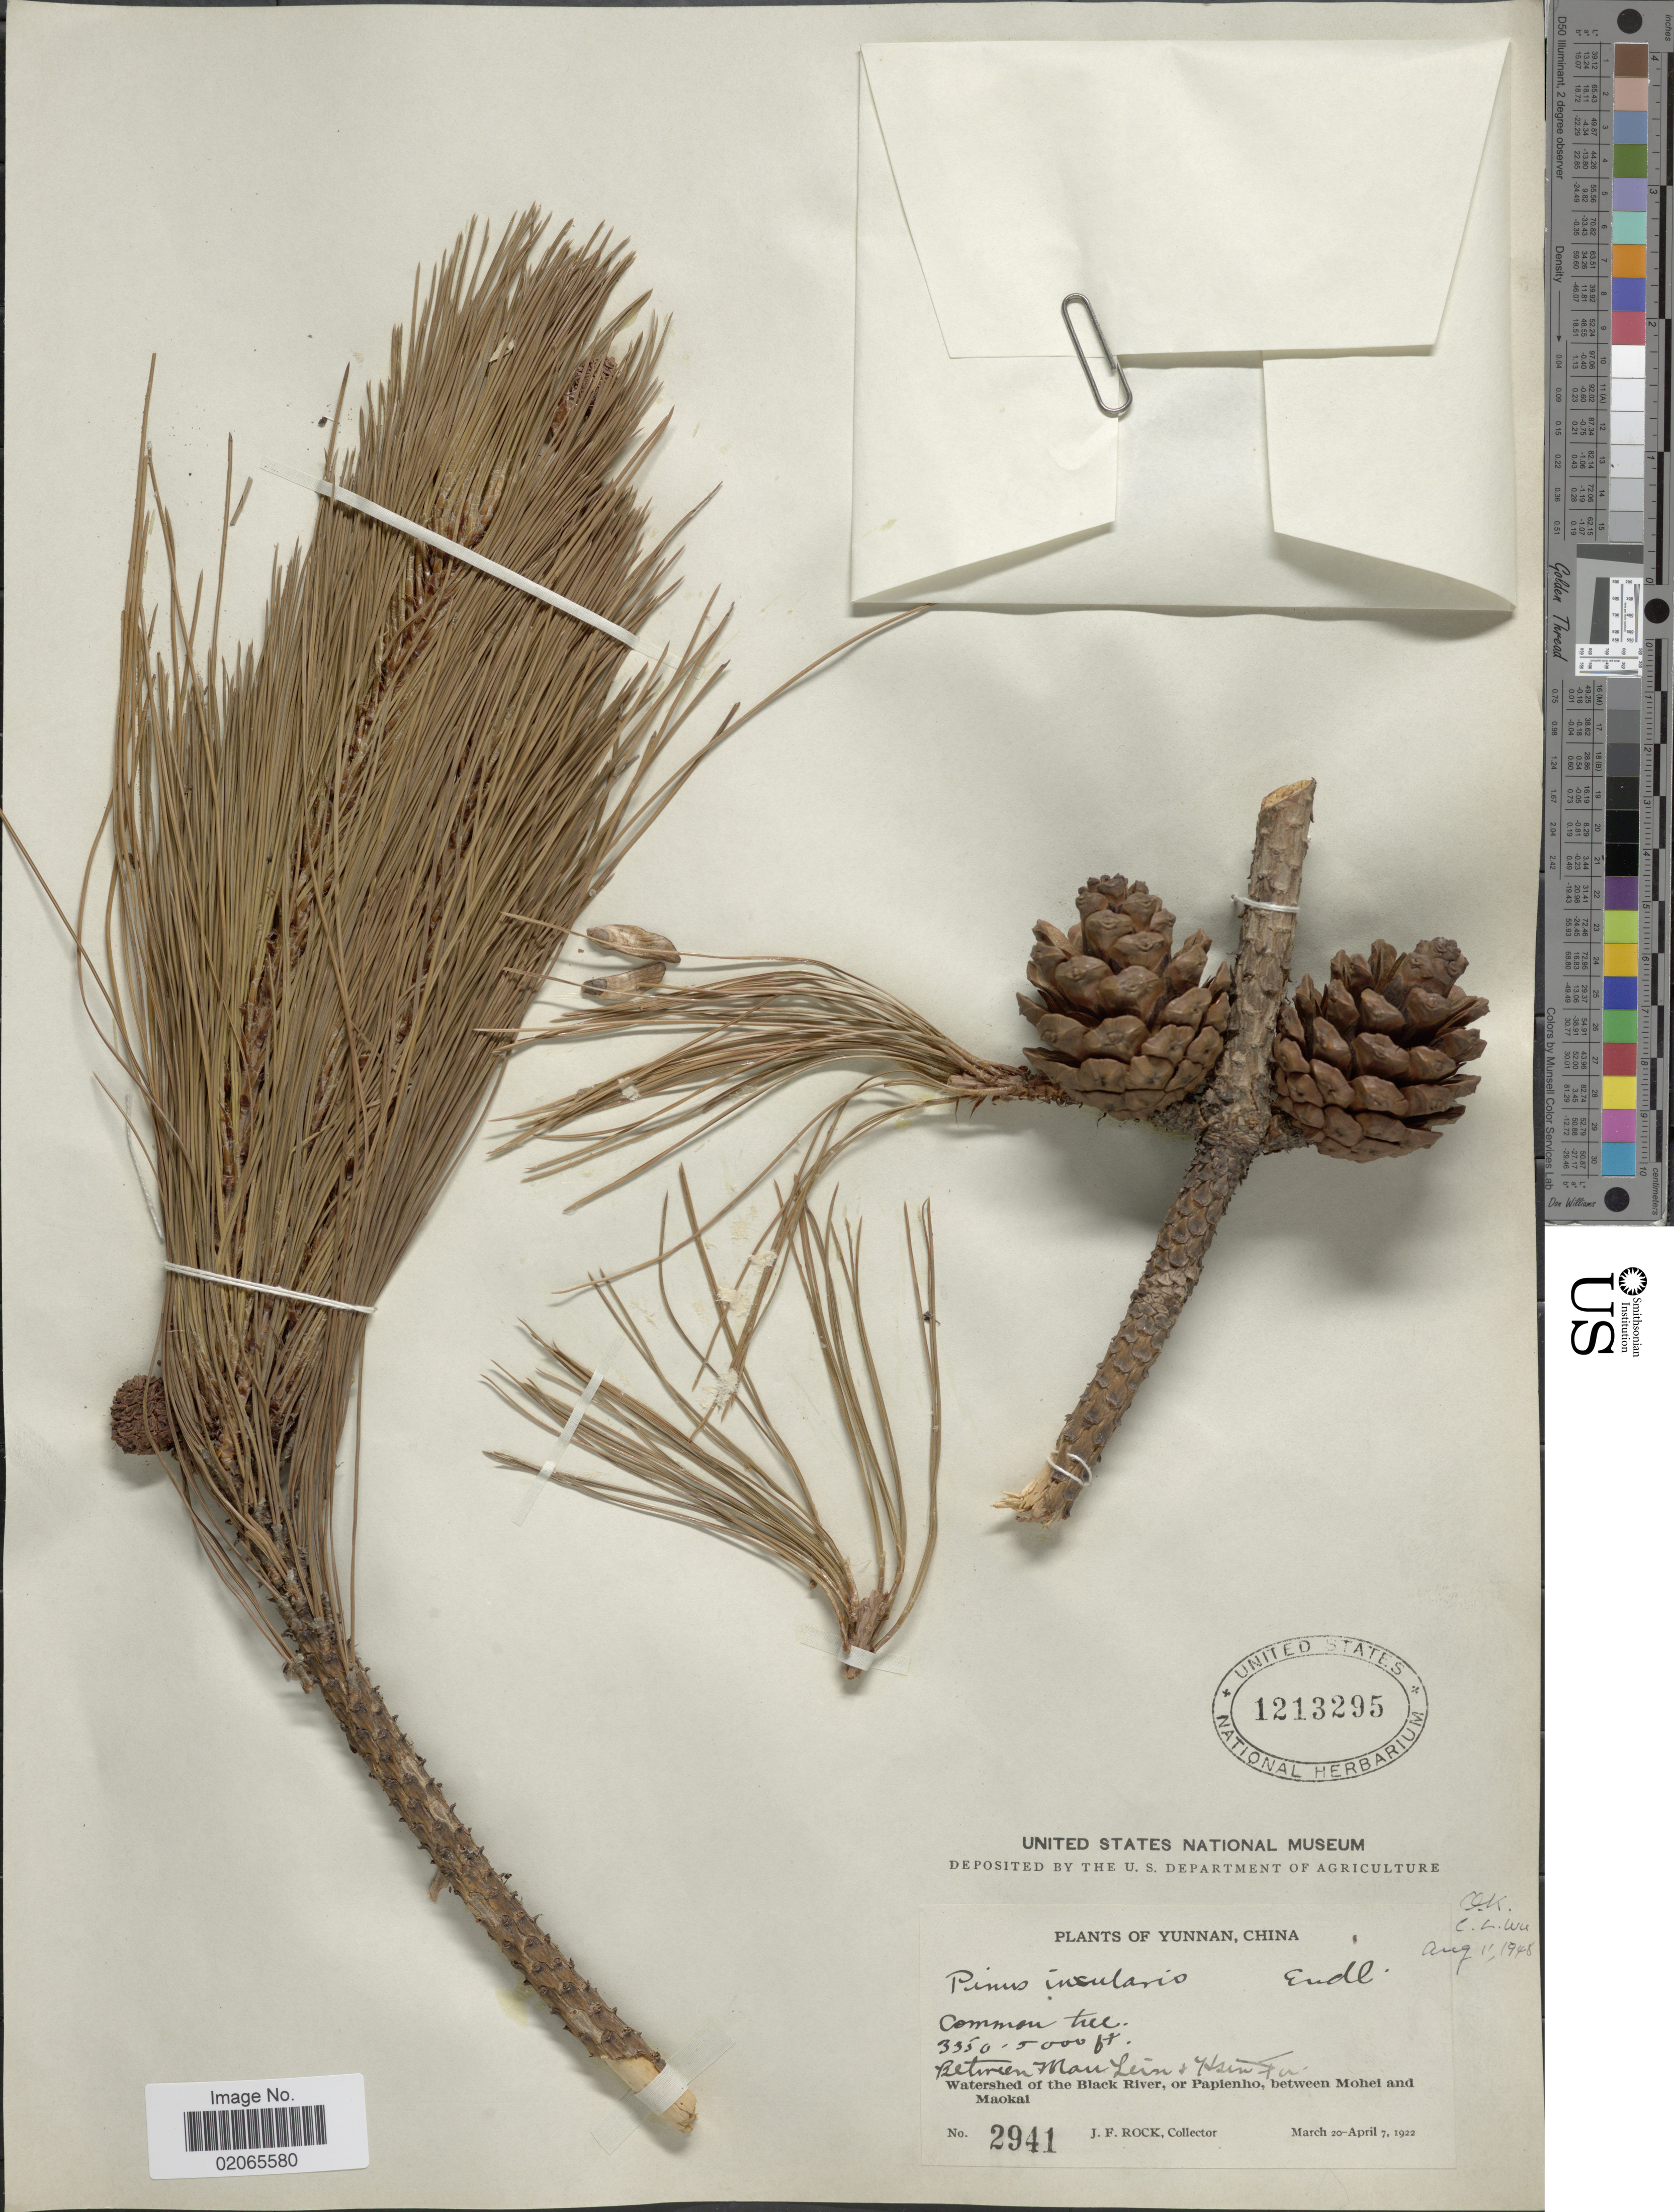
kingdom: Plantae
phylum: Tracheophyta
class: Pinopsida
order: Pinales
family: Pinaceae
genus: Pinus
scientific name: Pinus insularis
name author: Endl.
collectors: J. Rock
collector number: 2941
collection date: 1922-03-20/1922-04-07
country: China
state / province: Yunnan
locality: Watershed of the Black River, or Papienho, between Mohel and Maokal. between Mau Lein + Hsin Fu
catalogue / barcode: US 1213295